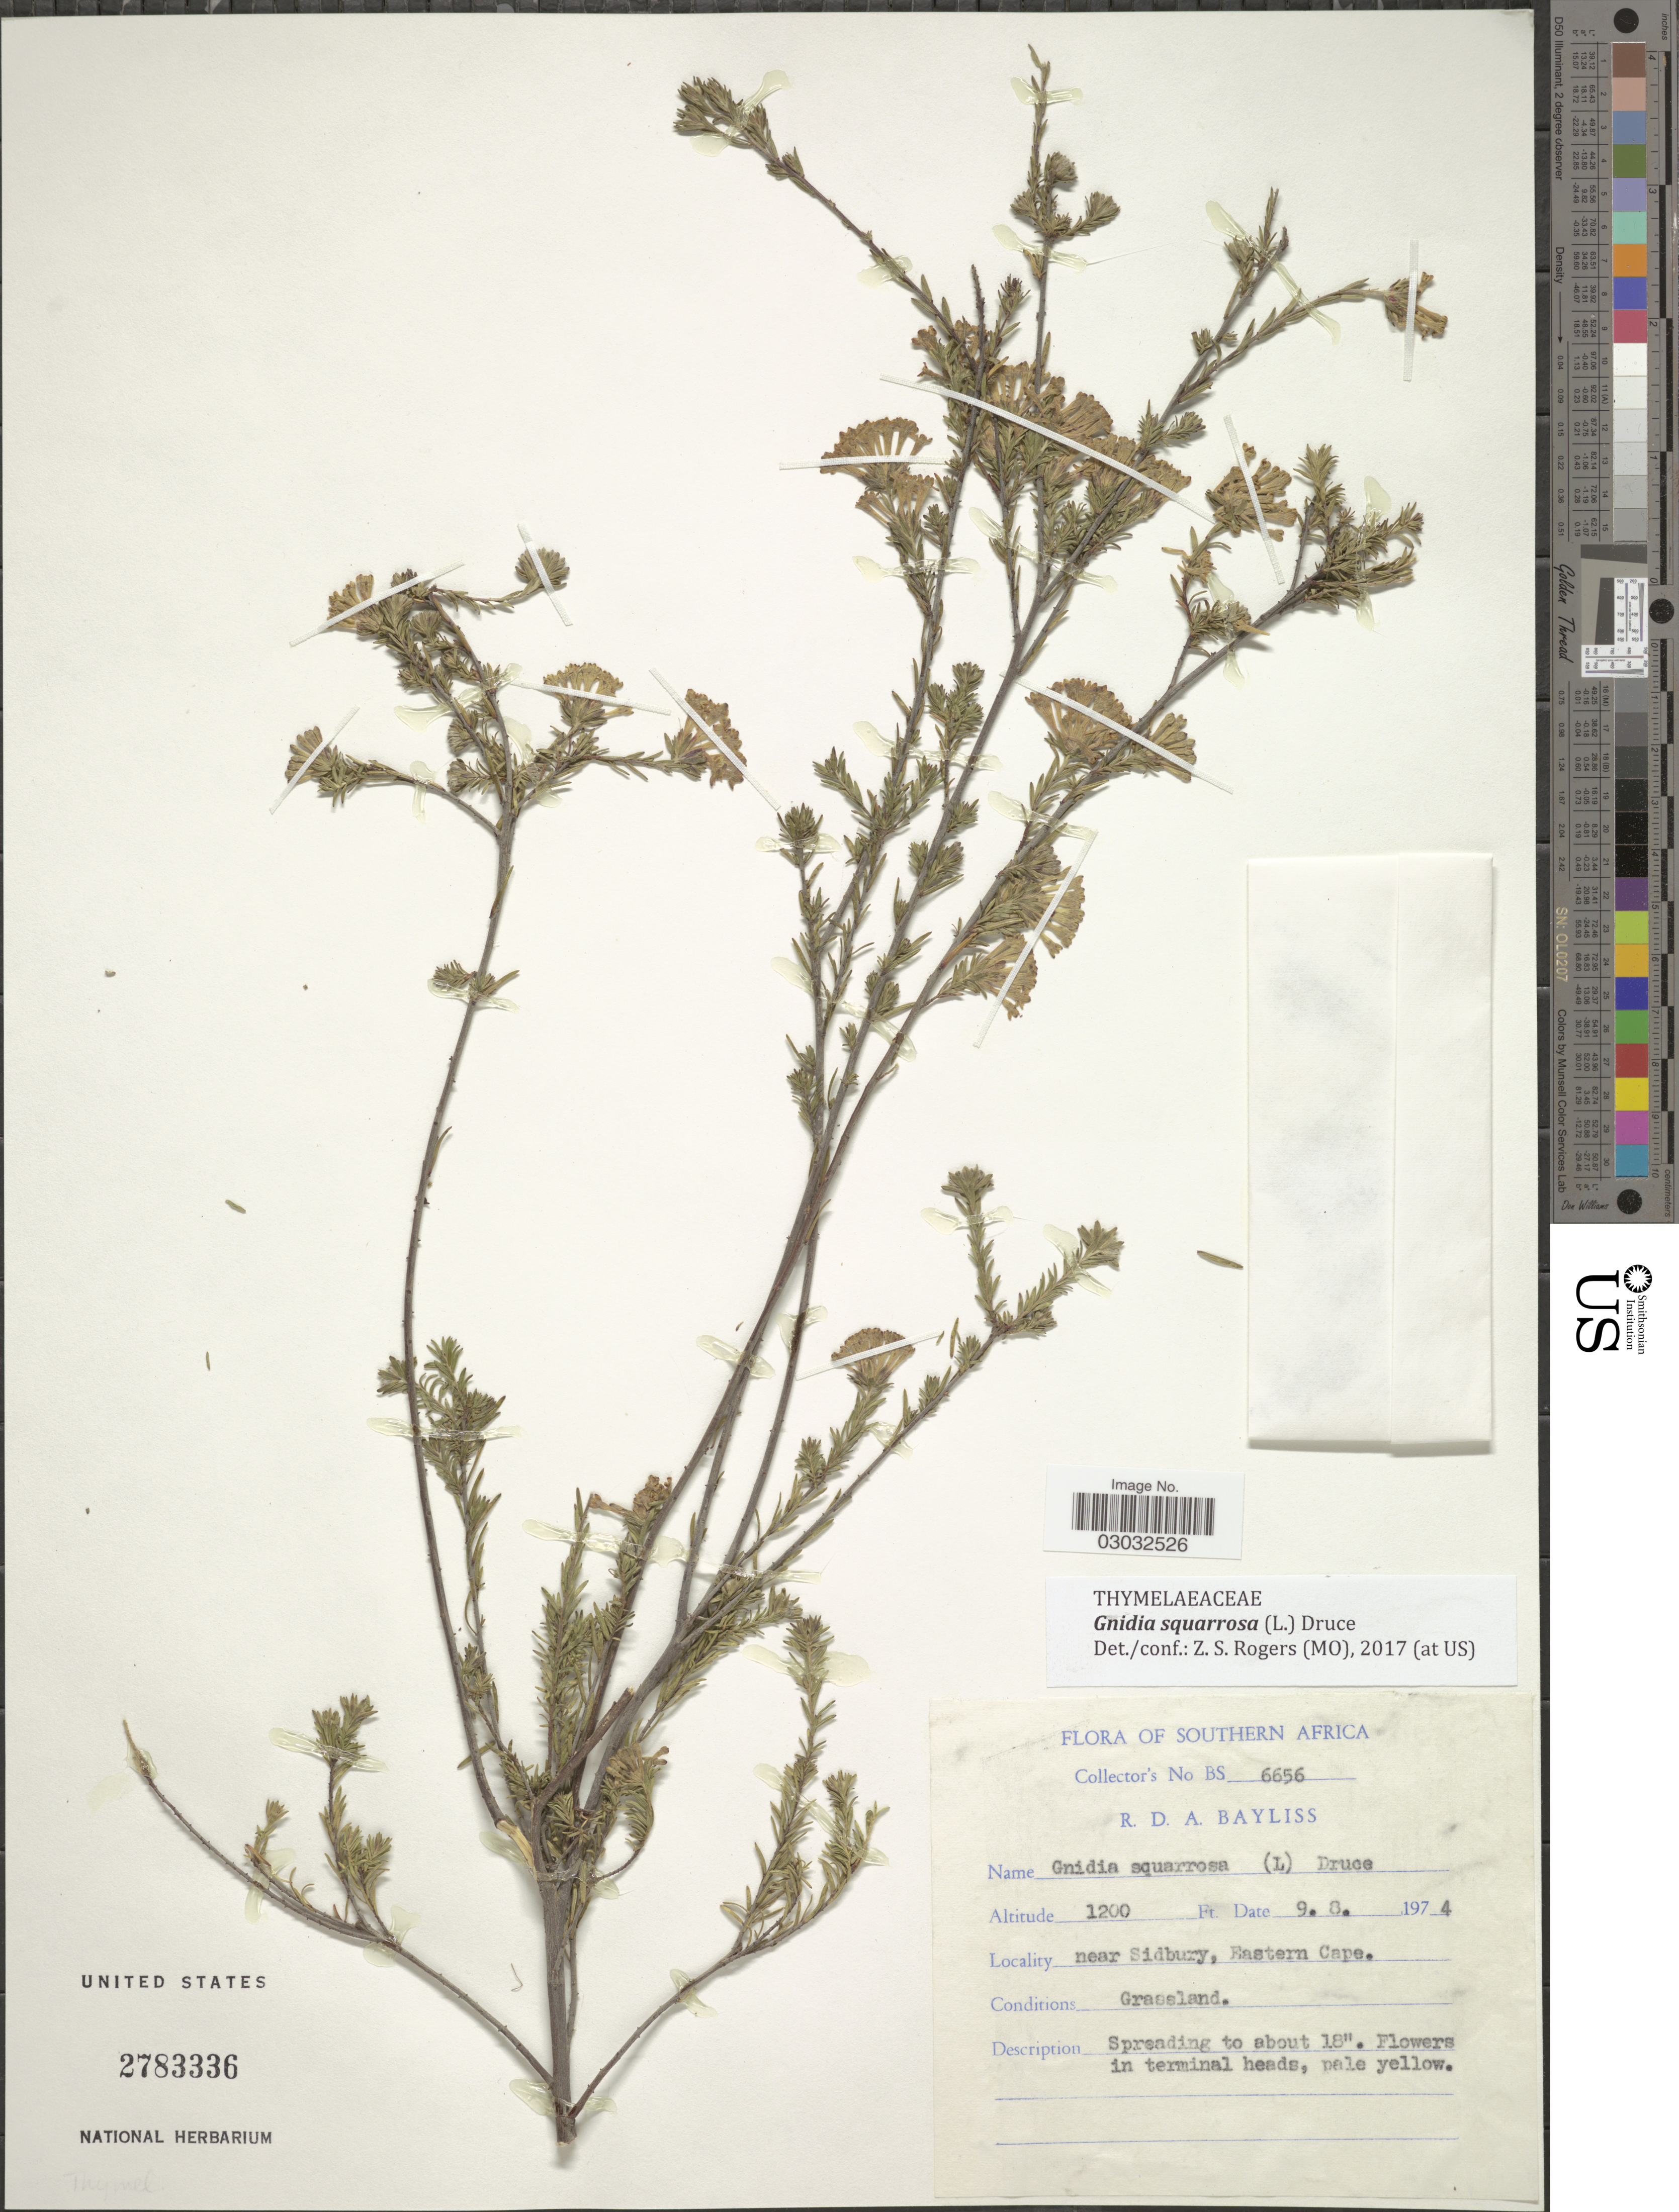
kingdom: Plantae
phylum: Tracheophyta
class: Magnoliopsida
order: Malvales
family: Thymelaeaceae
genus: Gnidia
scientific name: Gnidia squarrosa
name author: (L.) Druce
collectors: R. Bayliss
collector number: BS6656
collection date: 1974-08-09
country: South Africa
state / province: Eastern Cape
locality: Southern Africa. Near Sidbury.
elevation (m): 366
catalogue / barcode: US 2783336